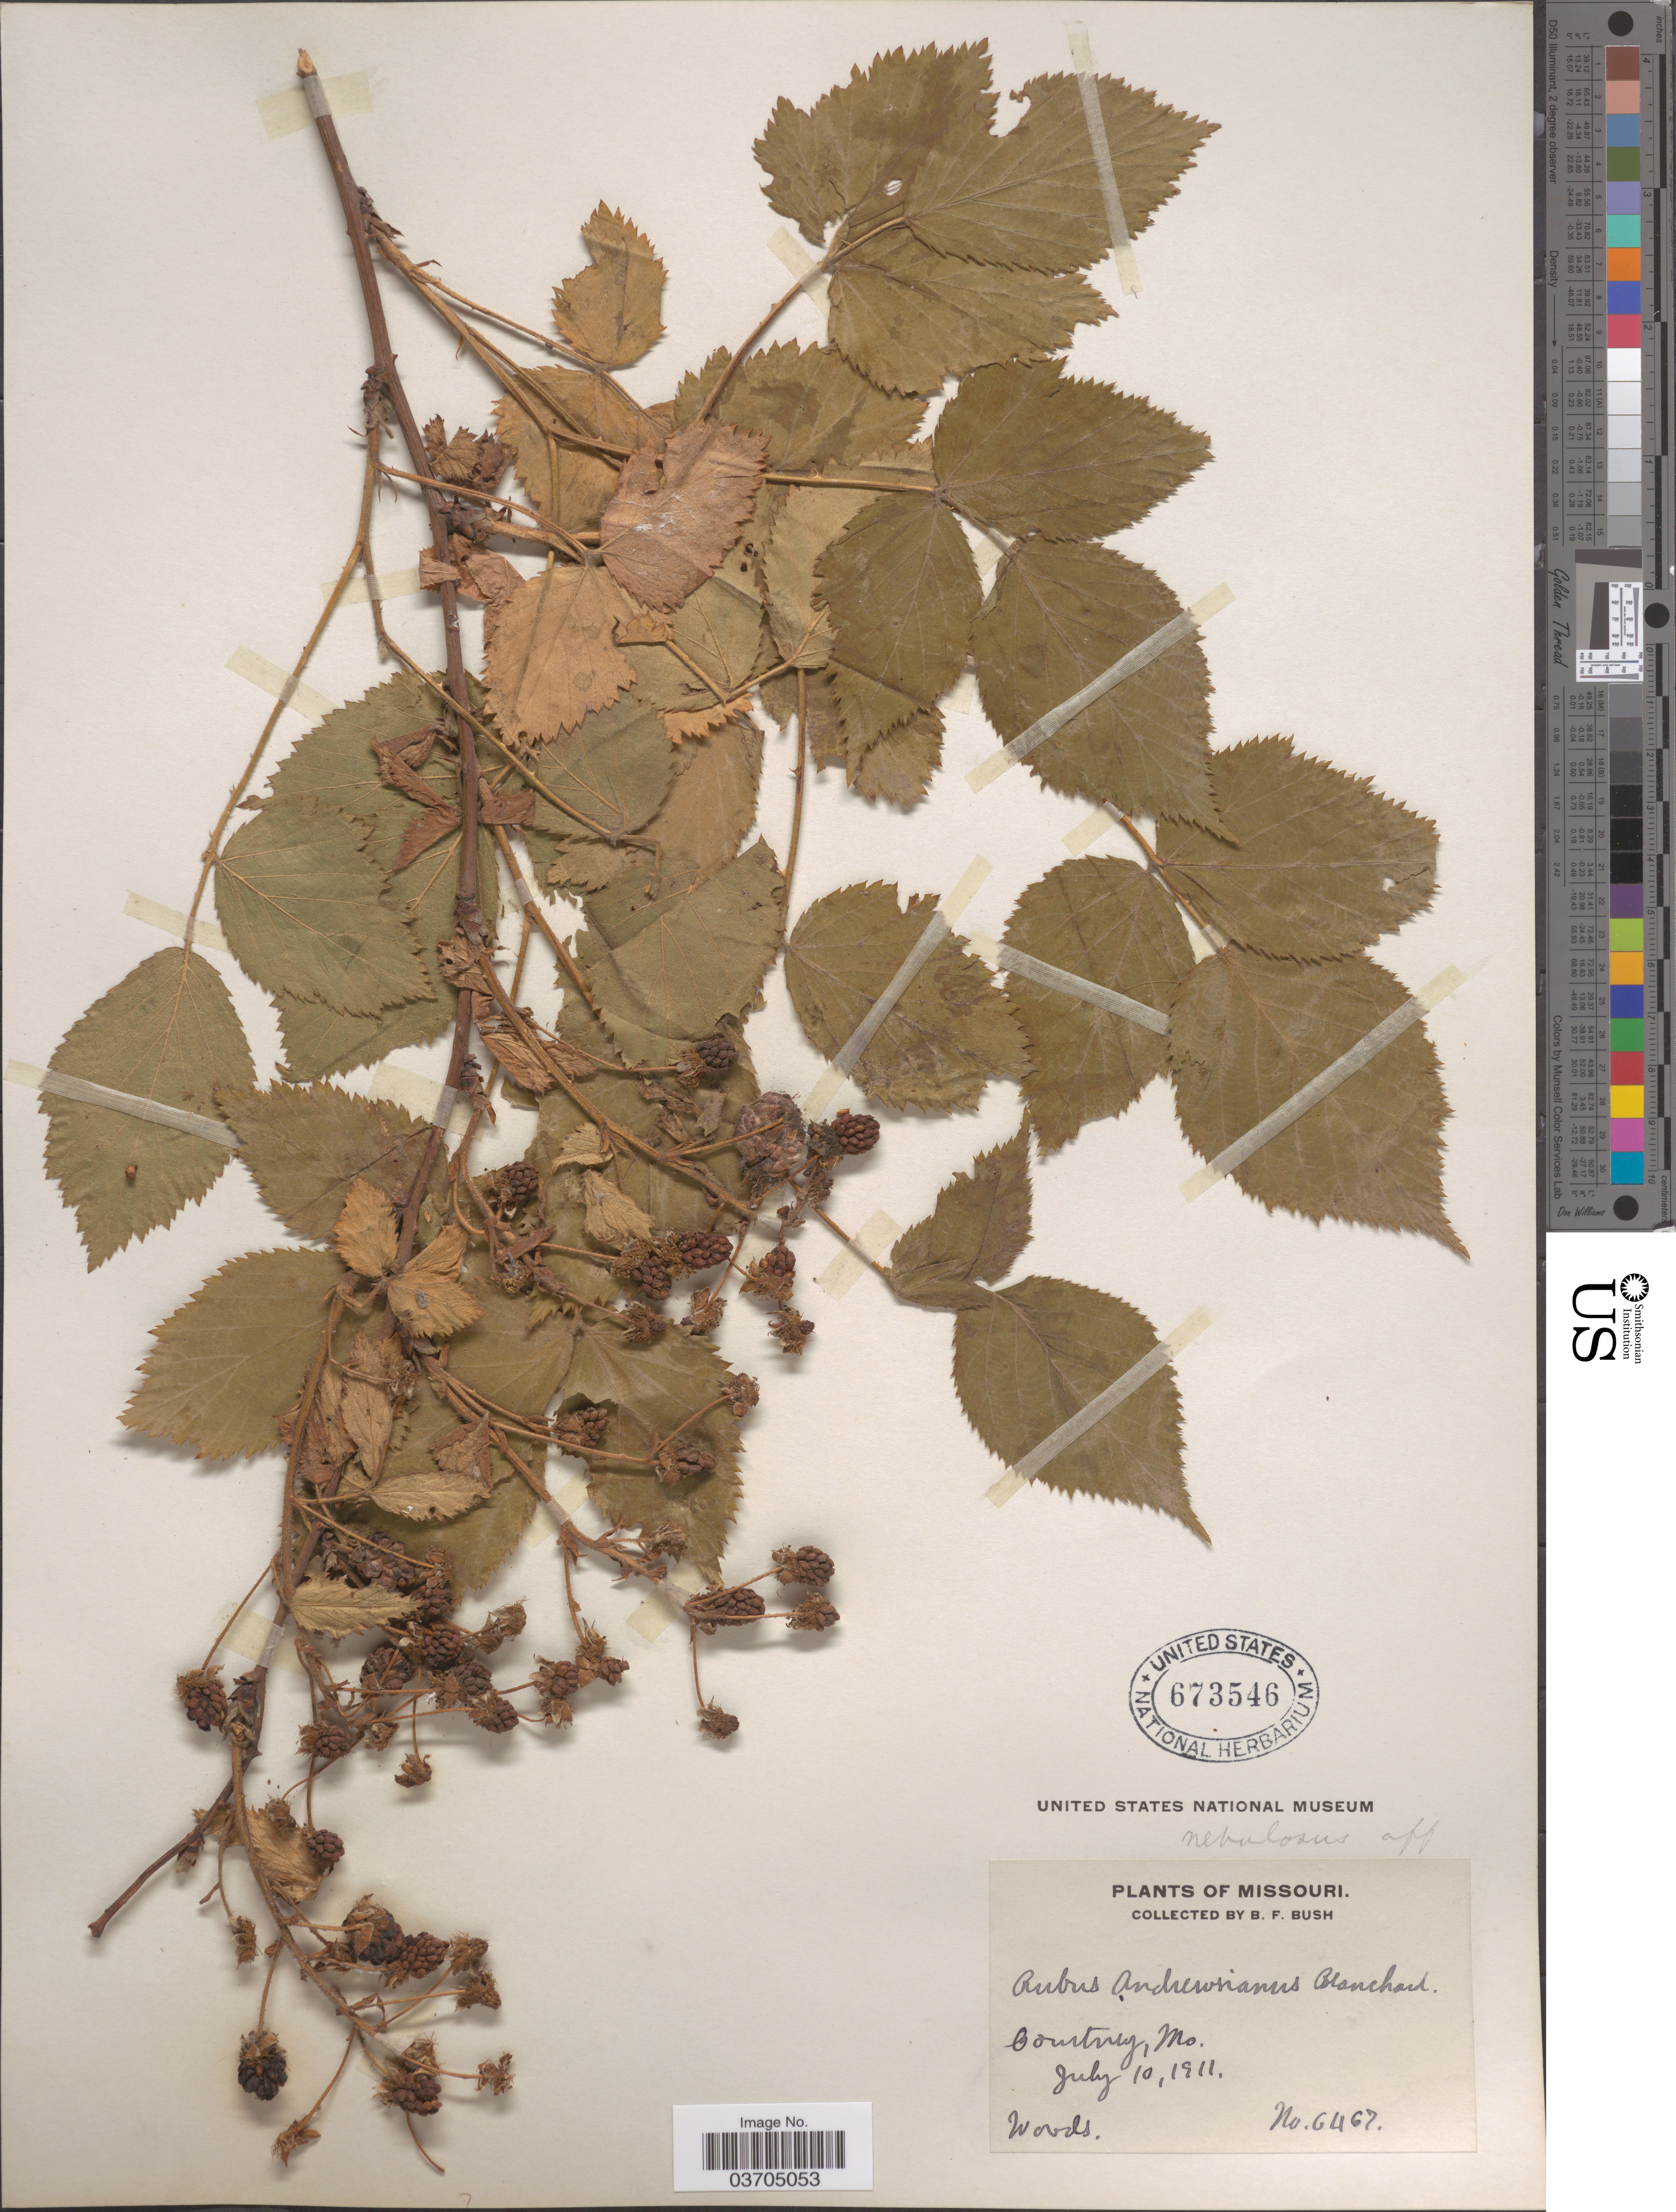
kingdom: Plantae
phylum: Tracheophyta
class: Magnoliopsida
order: Rosales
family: Rosaceae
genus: Rubus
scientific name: Rubus floricomus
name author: Blanch.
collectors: B. F. Bush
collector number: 6467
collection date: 1911-07-10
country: United States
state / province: Missouri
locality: Courtney.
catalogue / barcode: US 673546